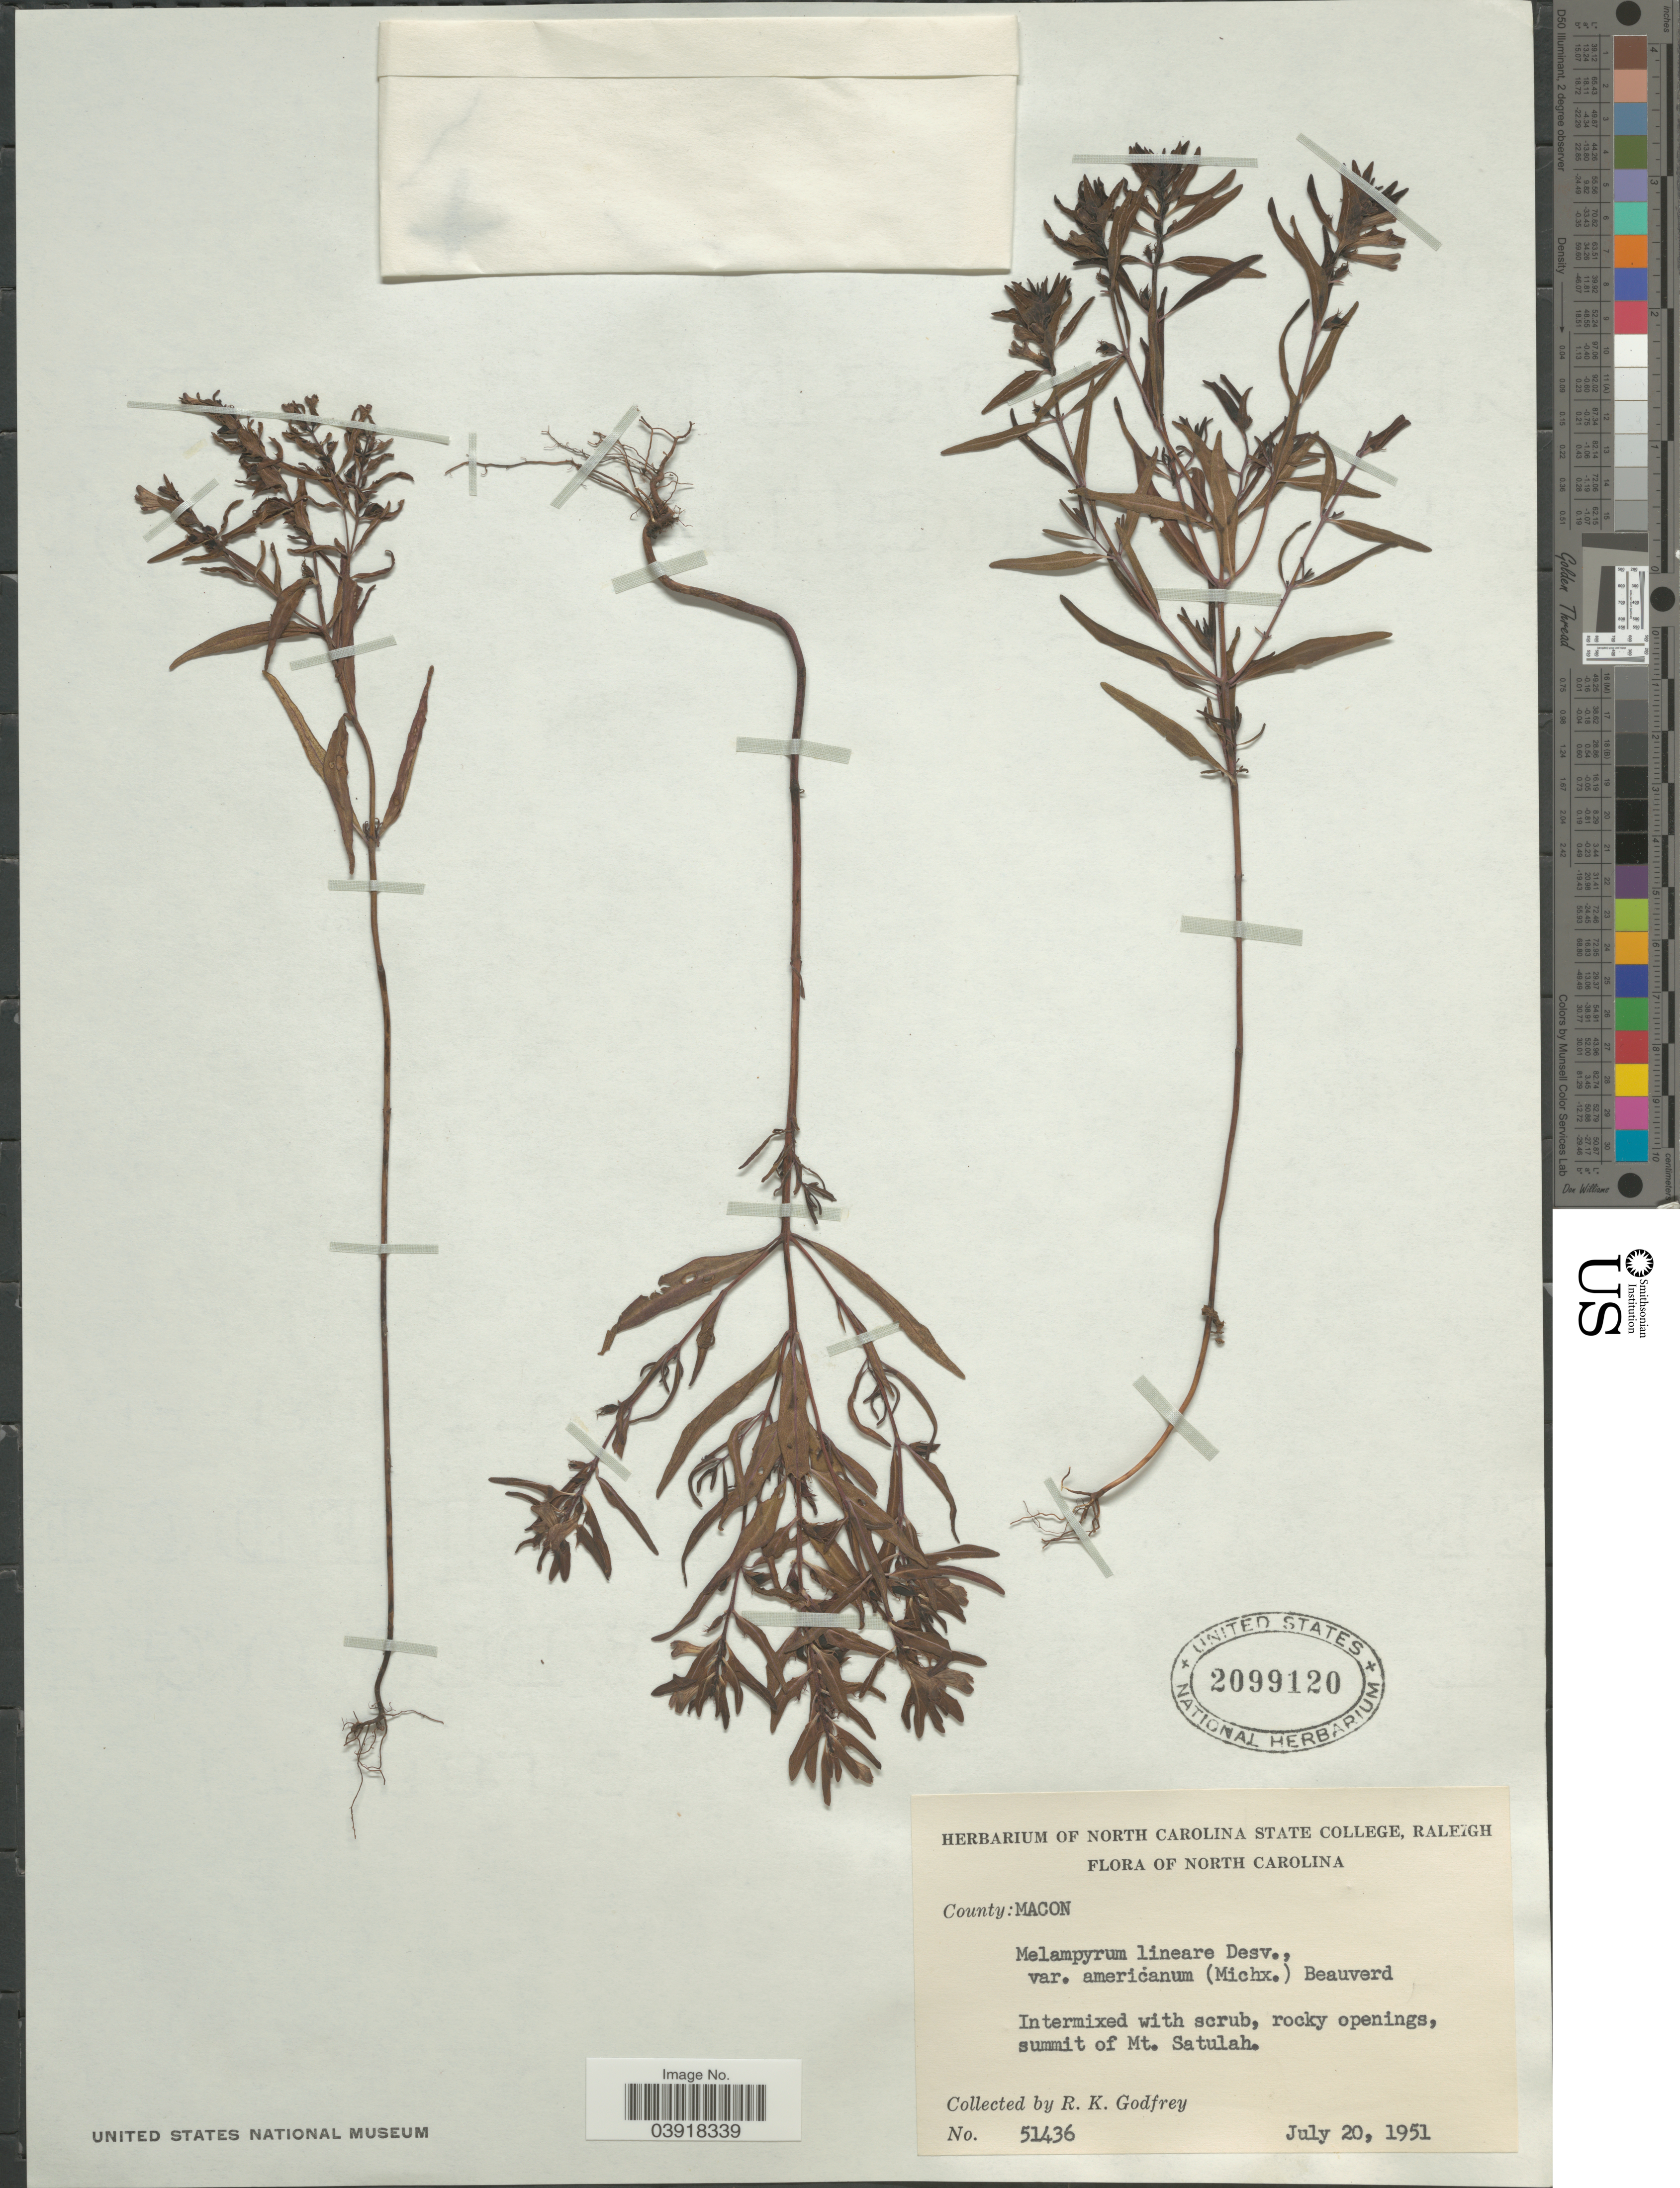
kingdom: Plantae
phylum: Tracheophyta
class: Magnoliopsida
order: Lamiales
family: Orobanchaceae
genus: Melampyrum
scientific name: Melampyrum lineare subsp. typicum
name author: Pennell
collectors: R. K. Godfrey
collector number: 51436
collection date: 1951-07-20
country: United States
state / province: North Carolina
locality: County: Macon. Summit of Mt. Satulah.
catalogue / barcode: US 2099120